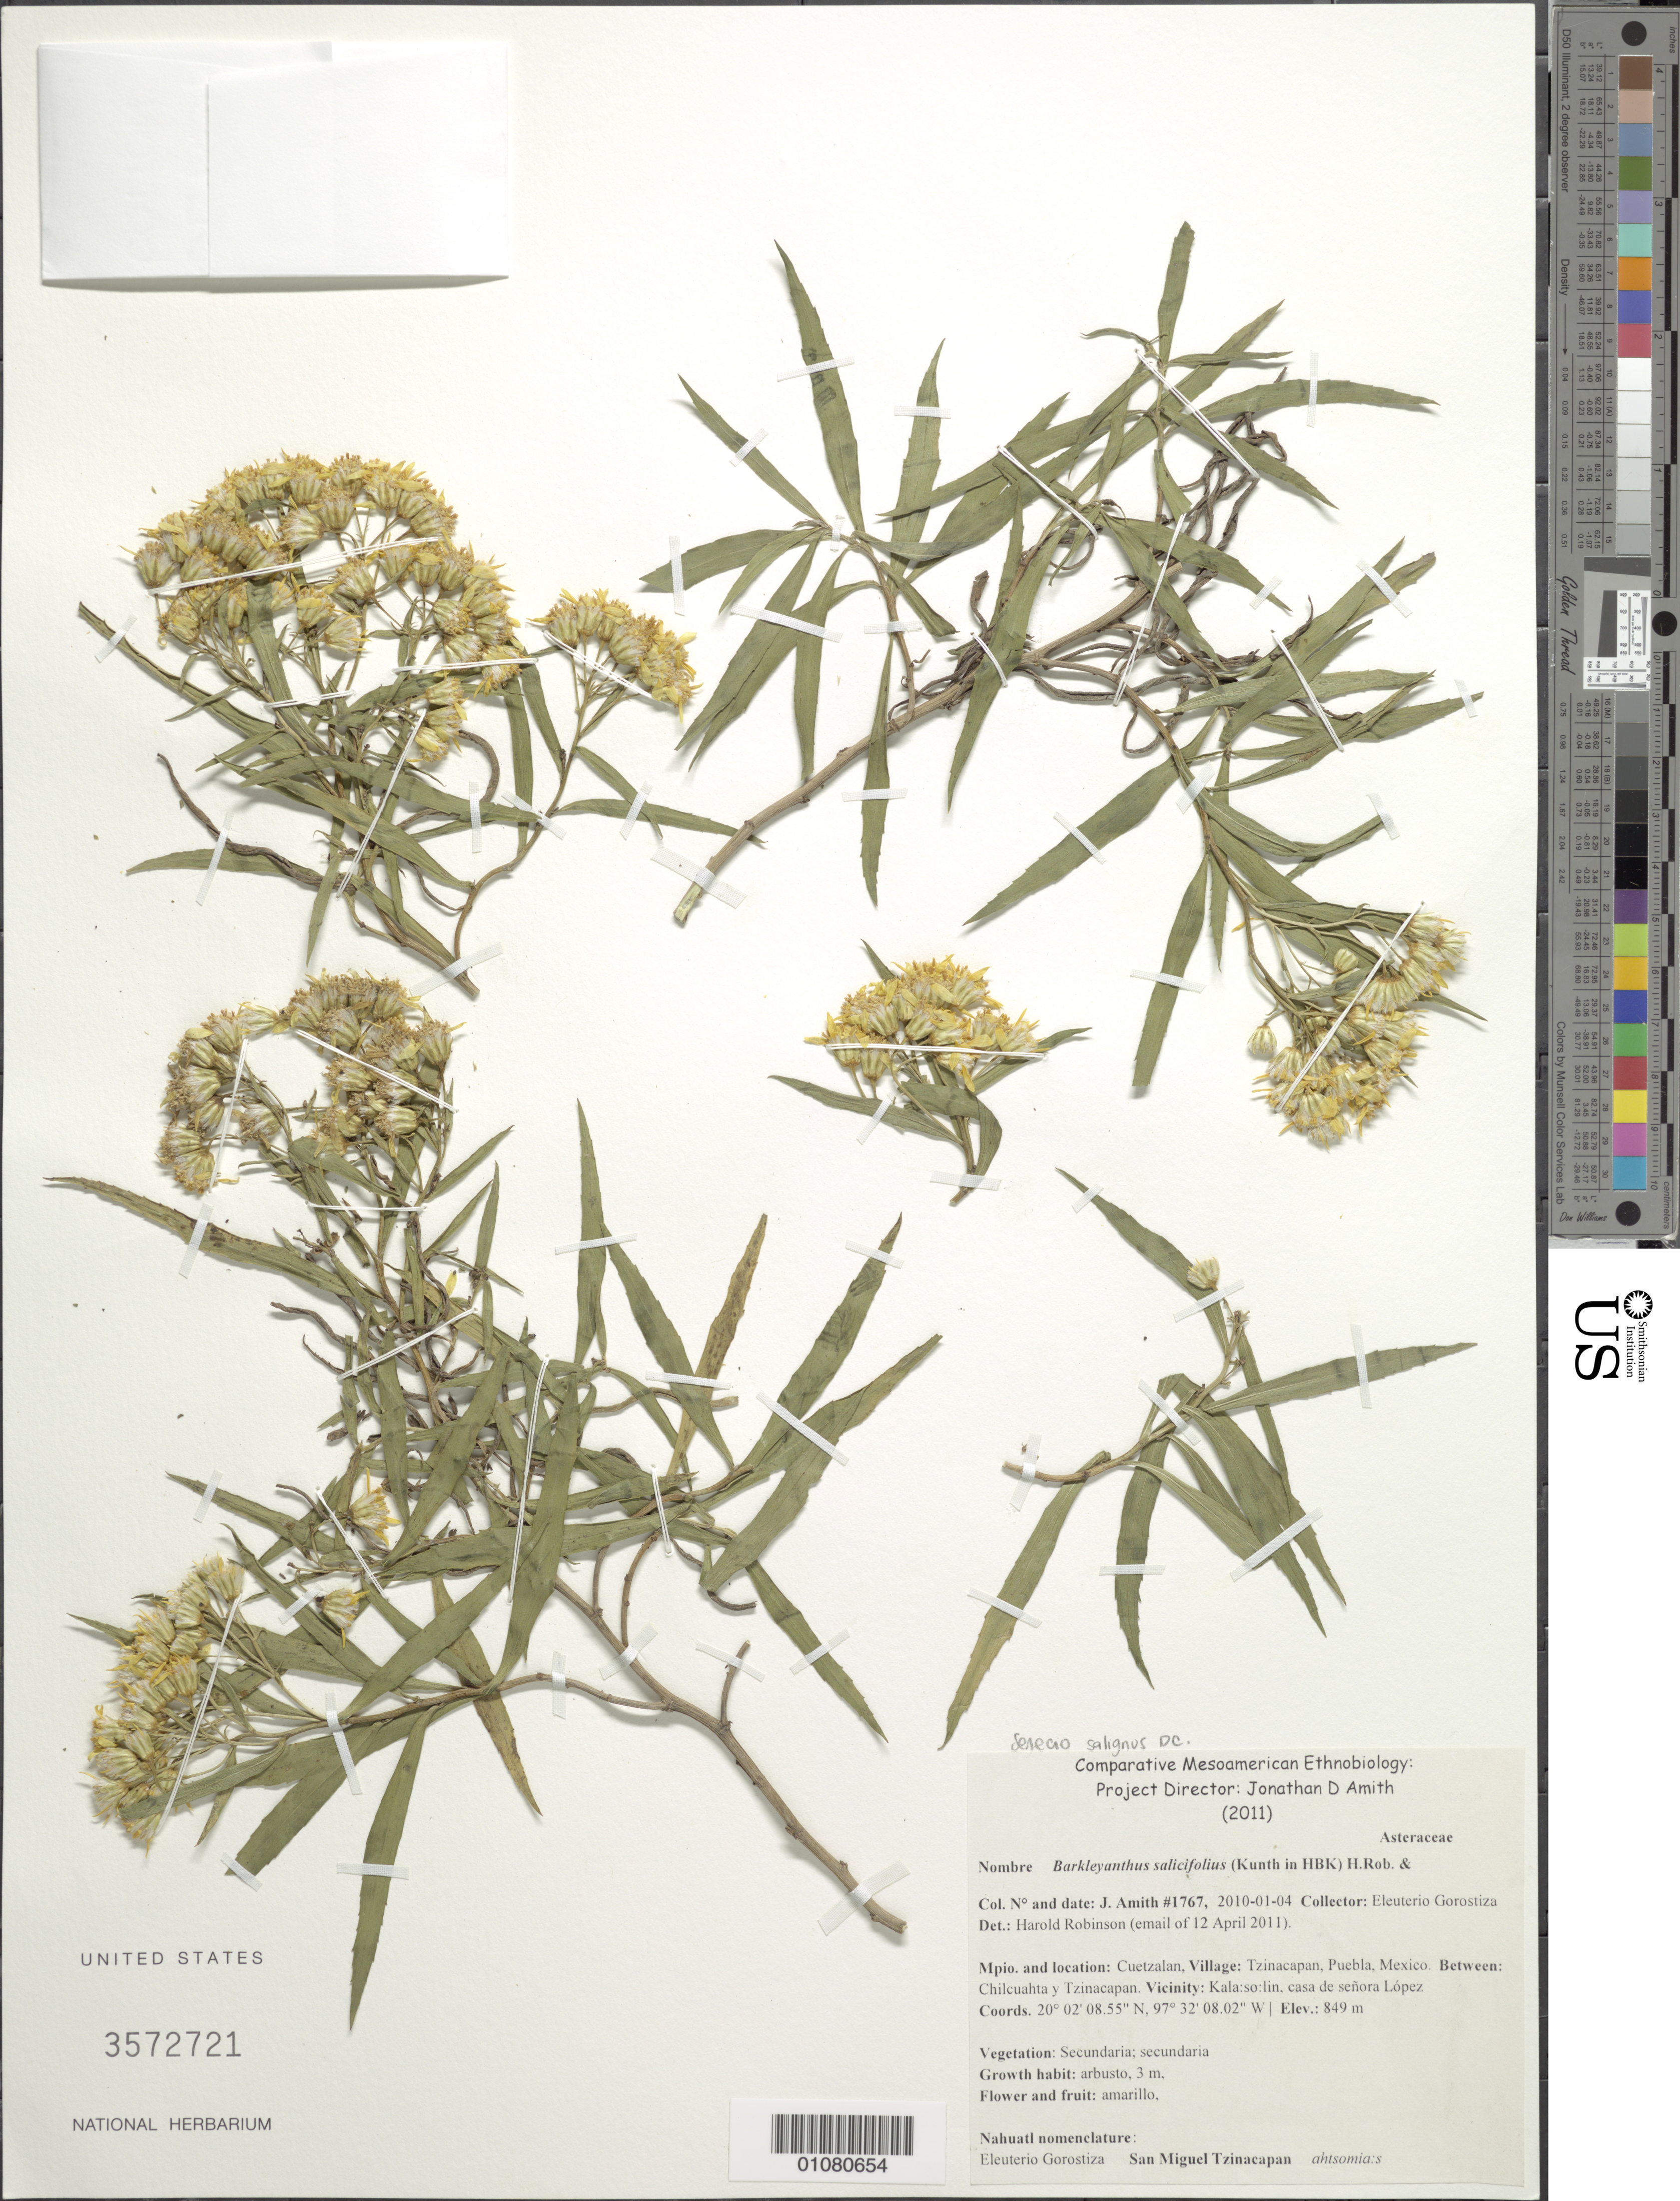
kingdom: Plantae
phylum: Tracheophyta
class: Magnoliopsida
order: Asterales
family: Asteraceae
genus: Barkleyanthus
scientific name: Barkleyanthus salicifolius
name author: (Kunth) H. Rob. & Brettell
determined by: Robinson, Harold E., (US)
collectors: J. D. Amith & E. Gorostiza S.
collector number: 1767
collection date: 2010-01-04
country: Mexico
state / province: Puebla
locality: Tzinacapan, Cuetzalan. Between Chilcuahta y Tzinacapan. Vic Kala: so: lin, casa de señora López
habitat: Vegetation secundaria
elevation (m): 849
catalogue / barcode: US 3572721